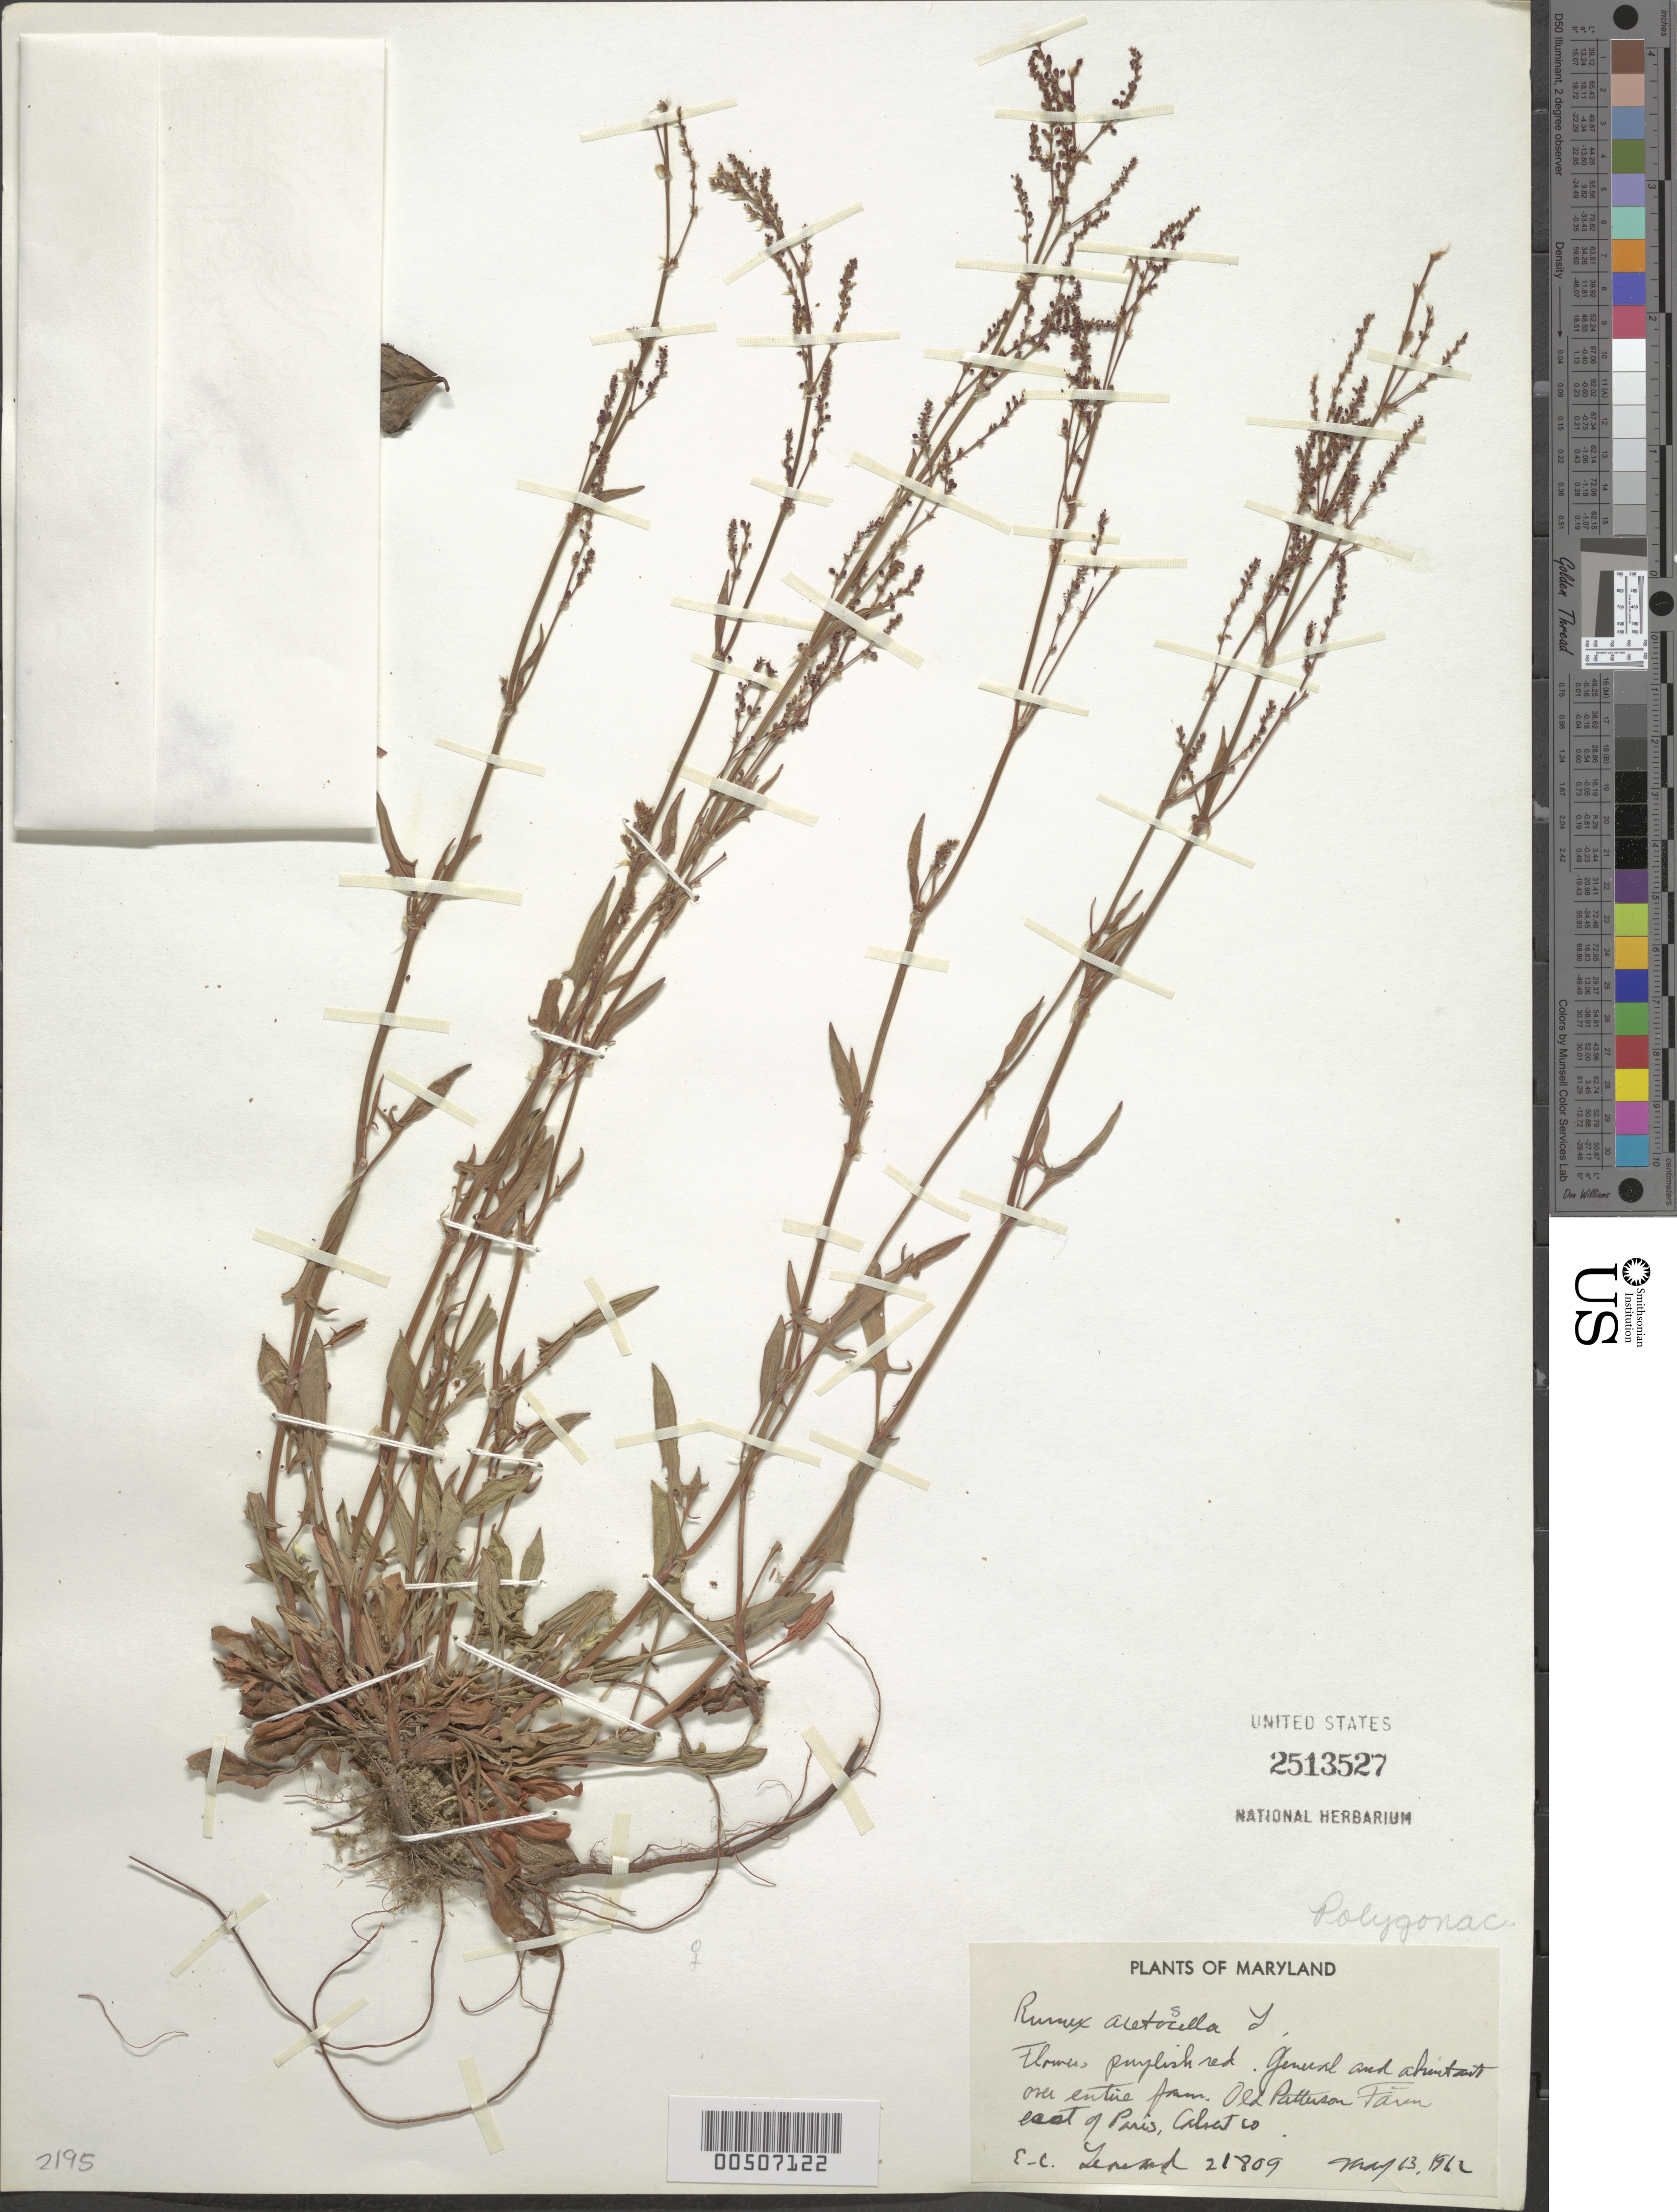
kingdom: Plantae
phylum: Tracheophyta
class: Magnoliopsida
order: Caryophyllales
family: Polygonaceae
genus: Rumex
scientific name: Rumex acetosella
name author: L.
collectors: E. C. Leonard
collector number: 21809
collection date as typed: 13 May 1962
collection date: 1962-05-13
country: United States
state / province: Maryland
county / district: Calvert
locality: Old Patterson Farm, E of Paris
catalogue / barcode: US 2513527